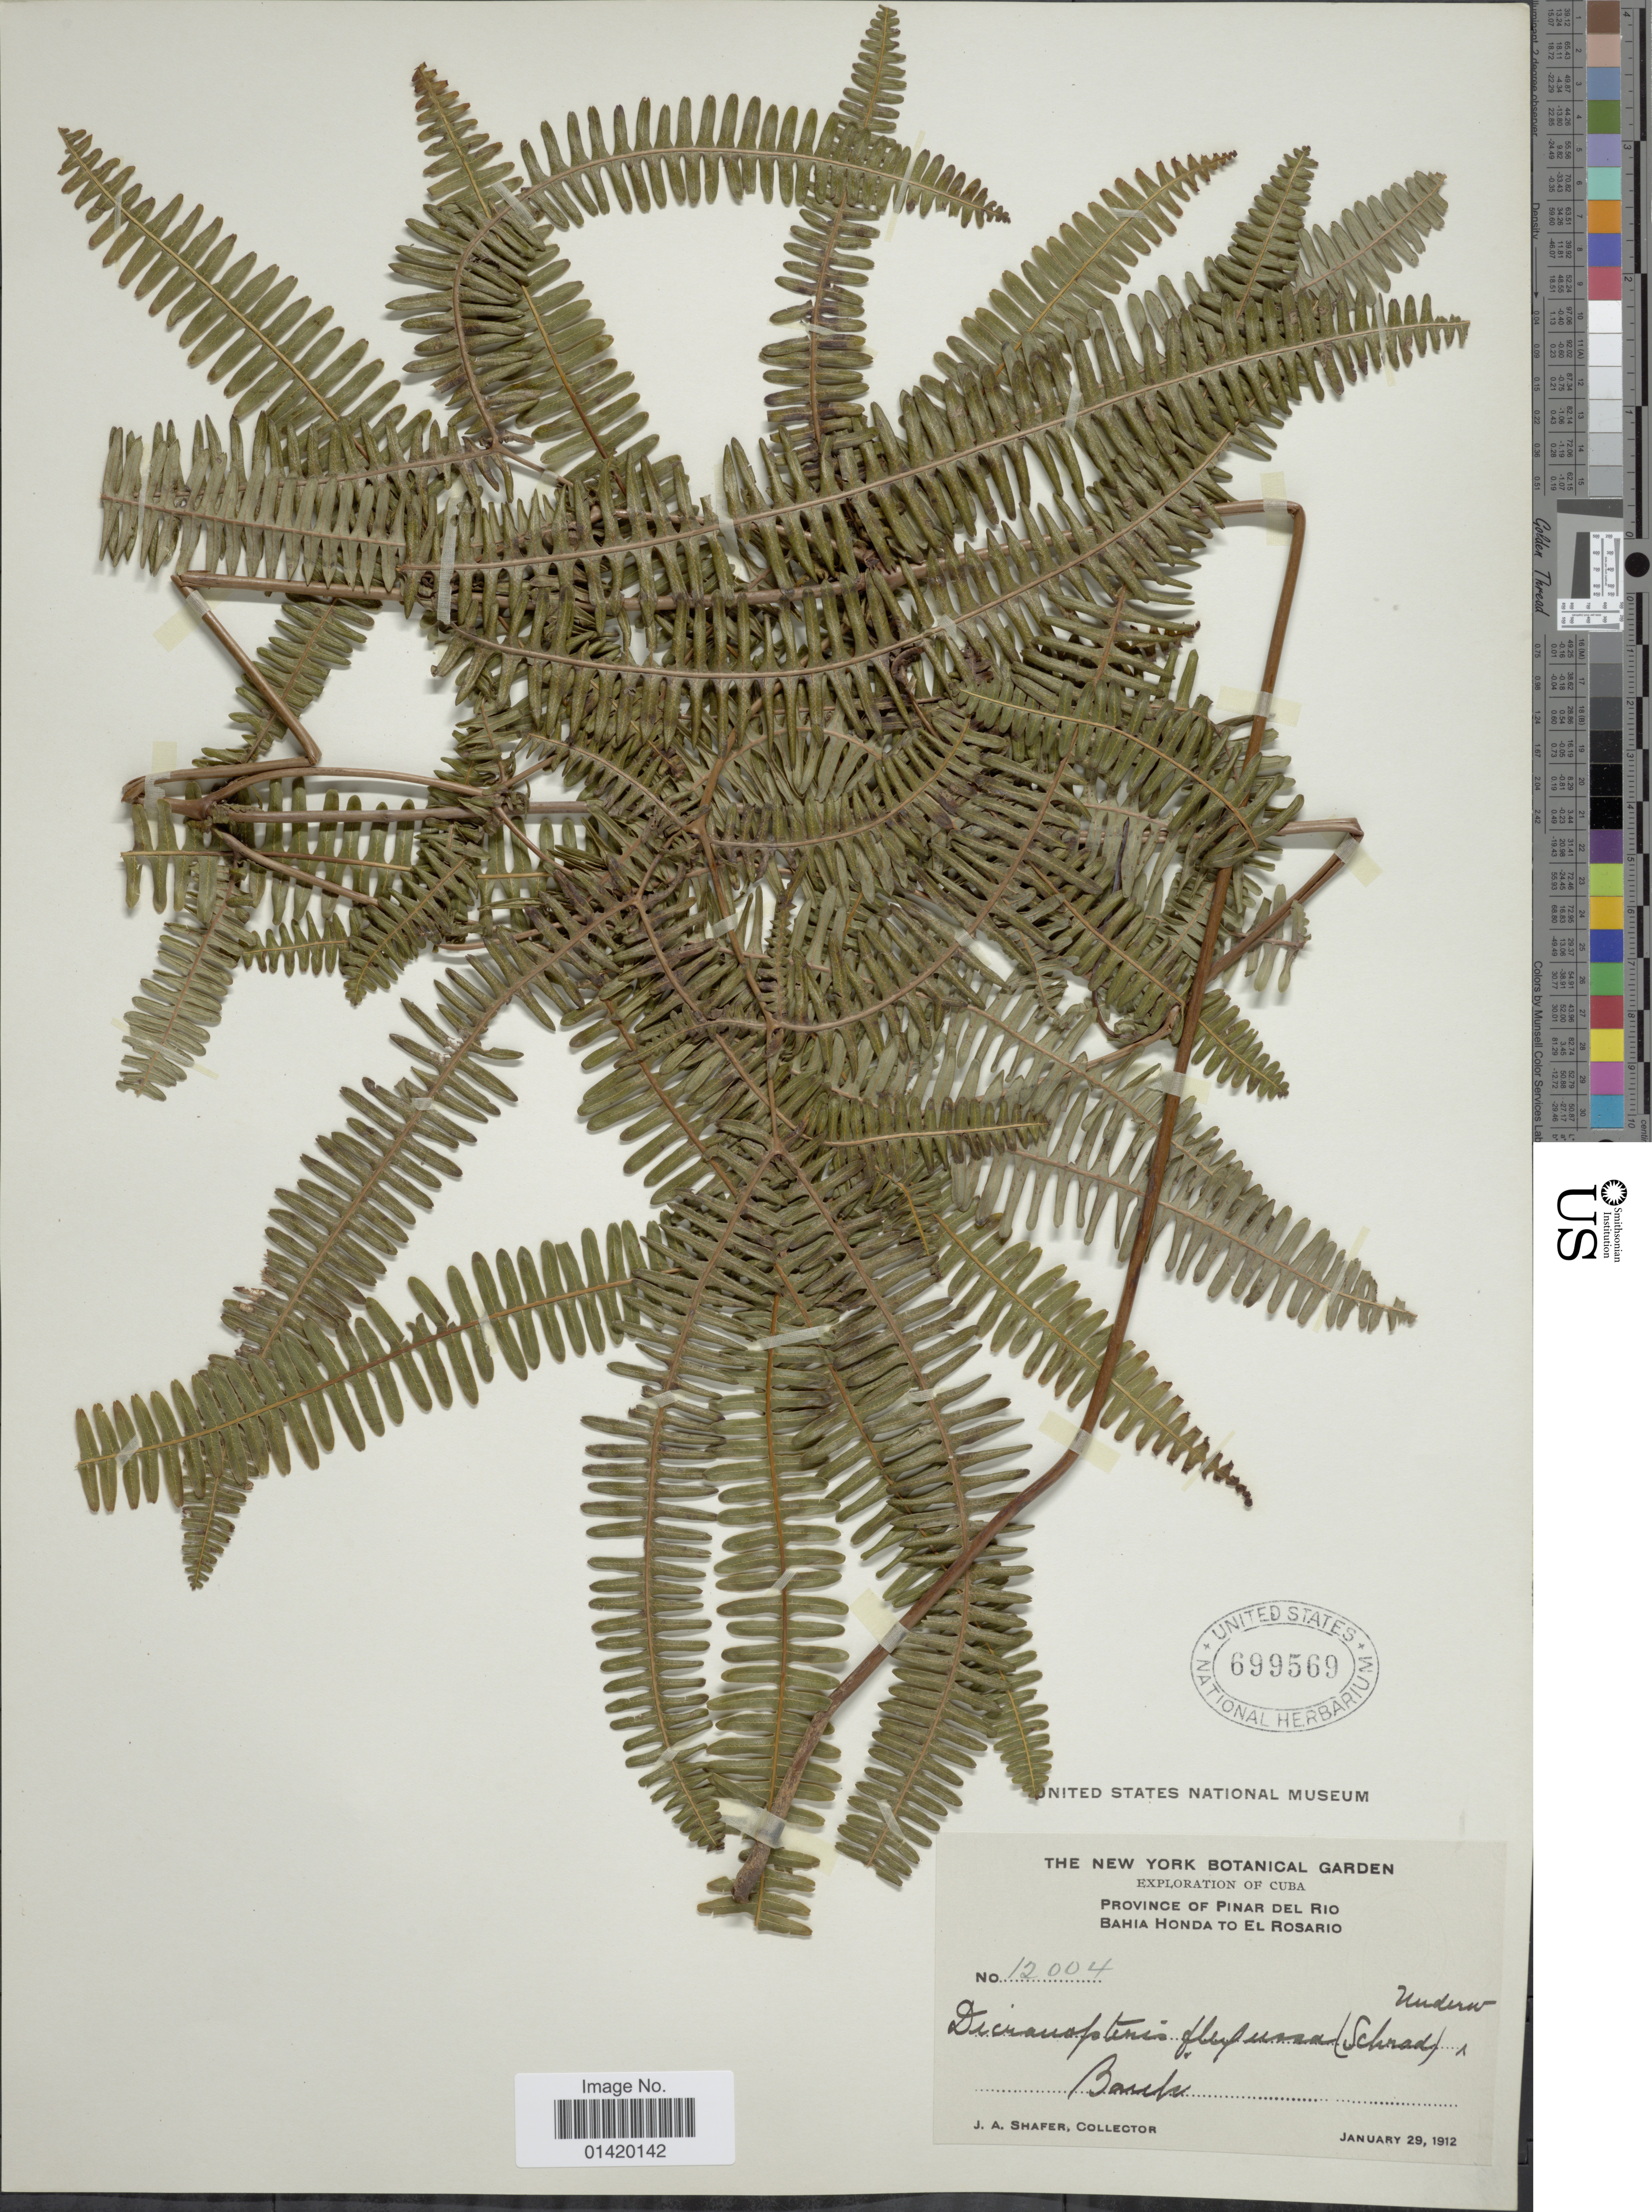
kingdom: Plantae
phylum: Tracheophyta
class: Polypodiopsida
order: Gleicheniales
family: Gleicheniaceae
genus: Dicranopteris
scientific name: Dicranopteris flexuosa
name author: (Schrad.) Underw.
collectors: J. A. Shafer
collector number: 12004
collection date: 1912-01-29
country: Cuba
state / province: Pinar del Río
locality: Bahia Honda to El Rosario, Banks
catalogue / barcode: US 699569